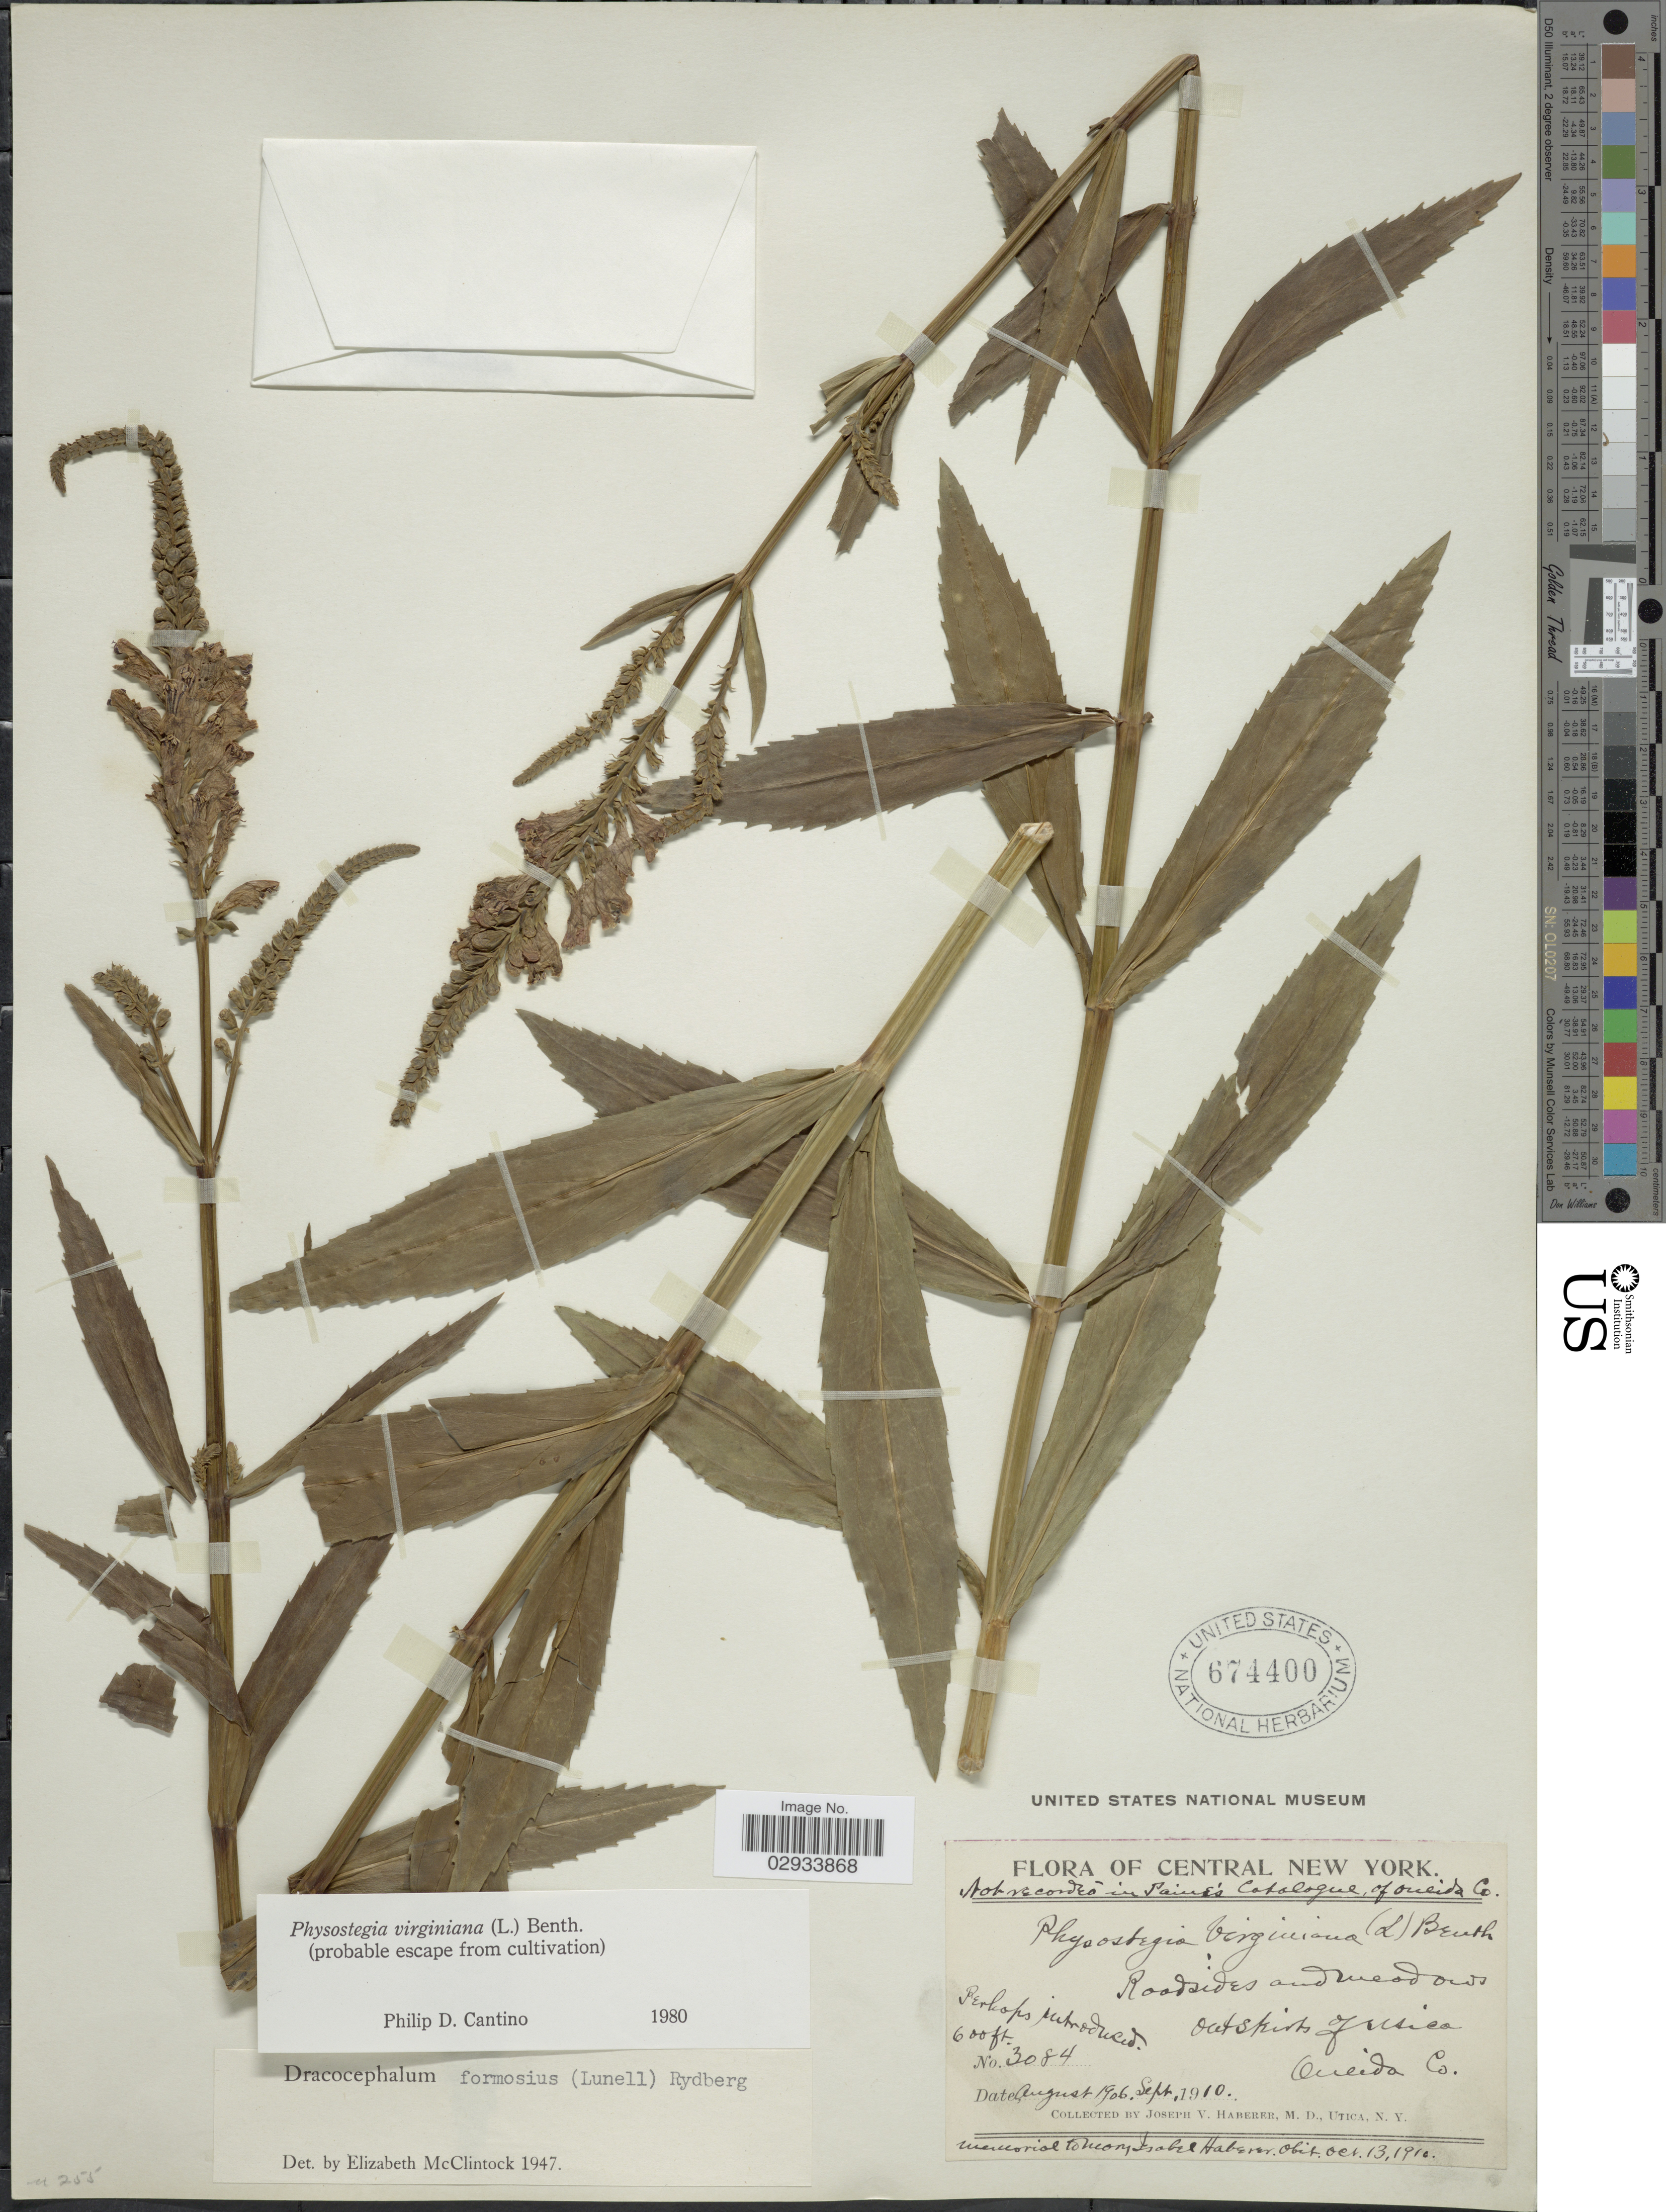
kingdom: Plantae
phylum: Tracheophyta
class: Magnoliopsida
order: Lamiales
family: Lamiaceae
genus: Physostegia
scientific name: Physostegia virginiana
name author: (L.) Benth.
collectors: J. V. Haberer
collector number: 3084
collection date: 1906-08/1910-09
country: United States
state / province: New York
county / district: Oneida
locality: Central New York, Roadsides and meadows, Outskirts of Utica, Oneida Co.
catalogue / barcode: US 674400